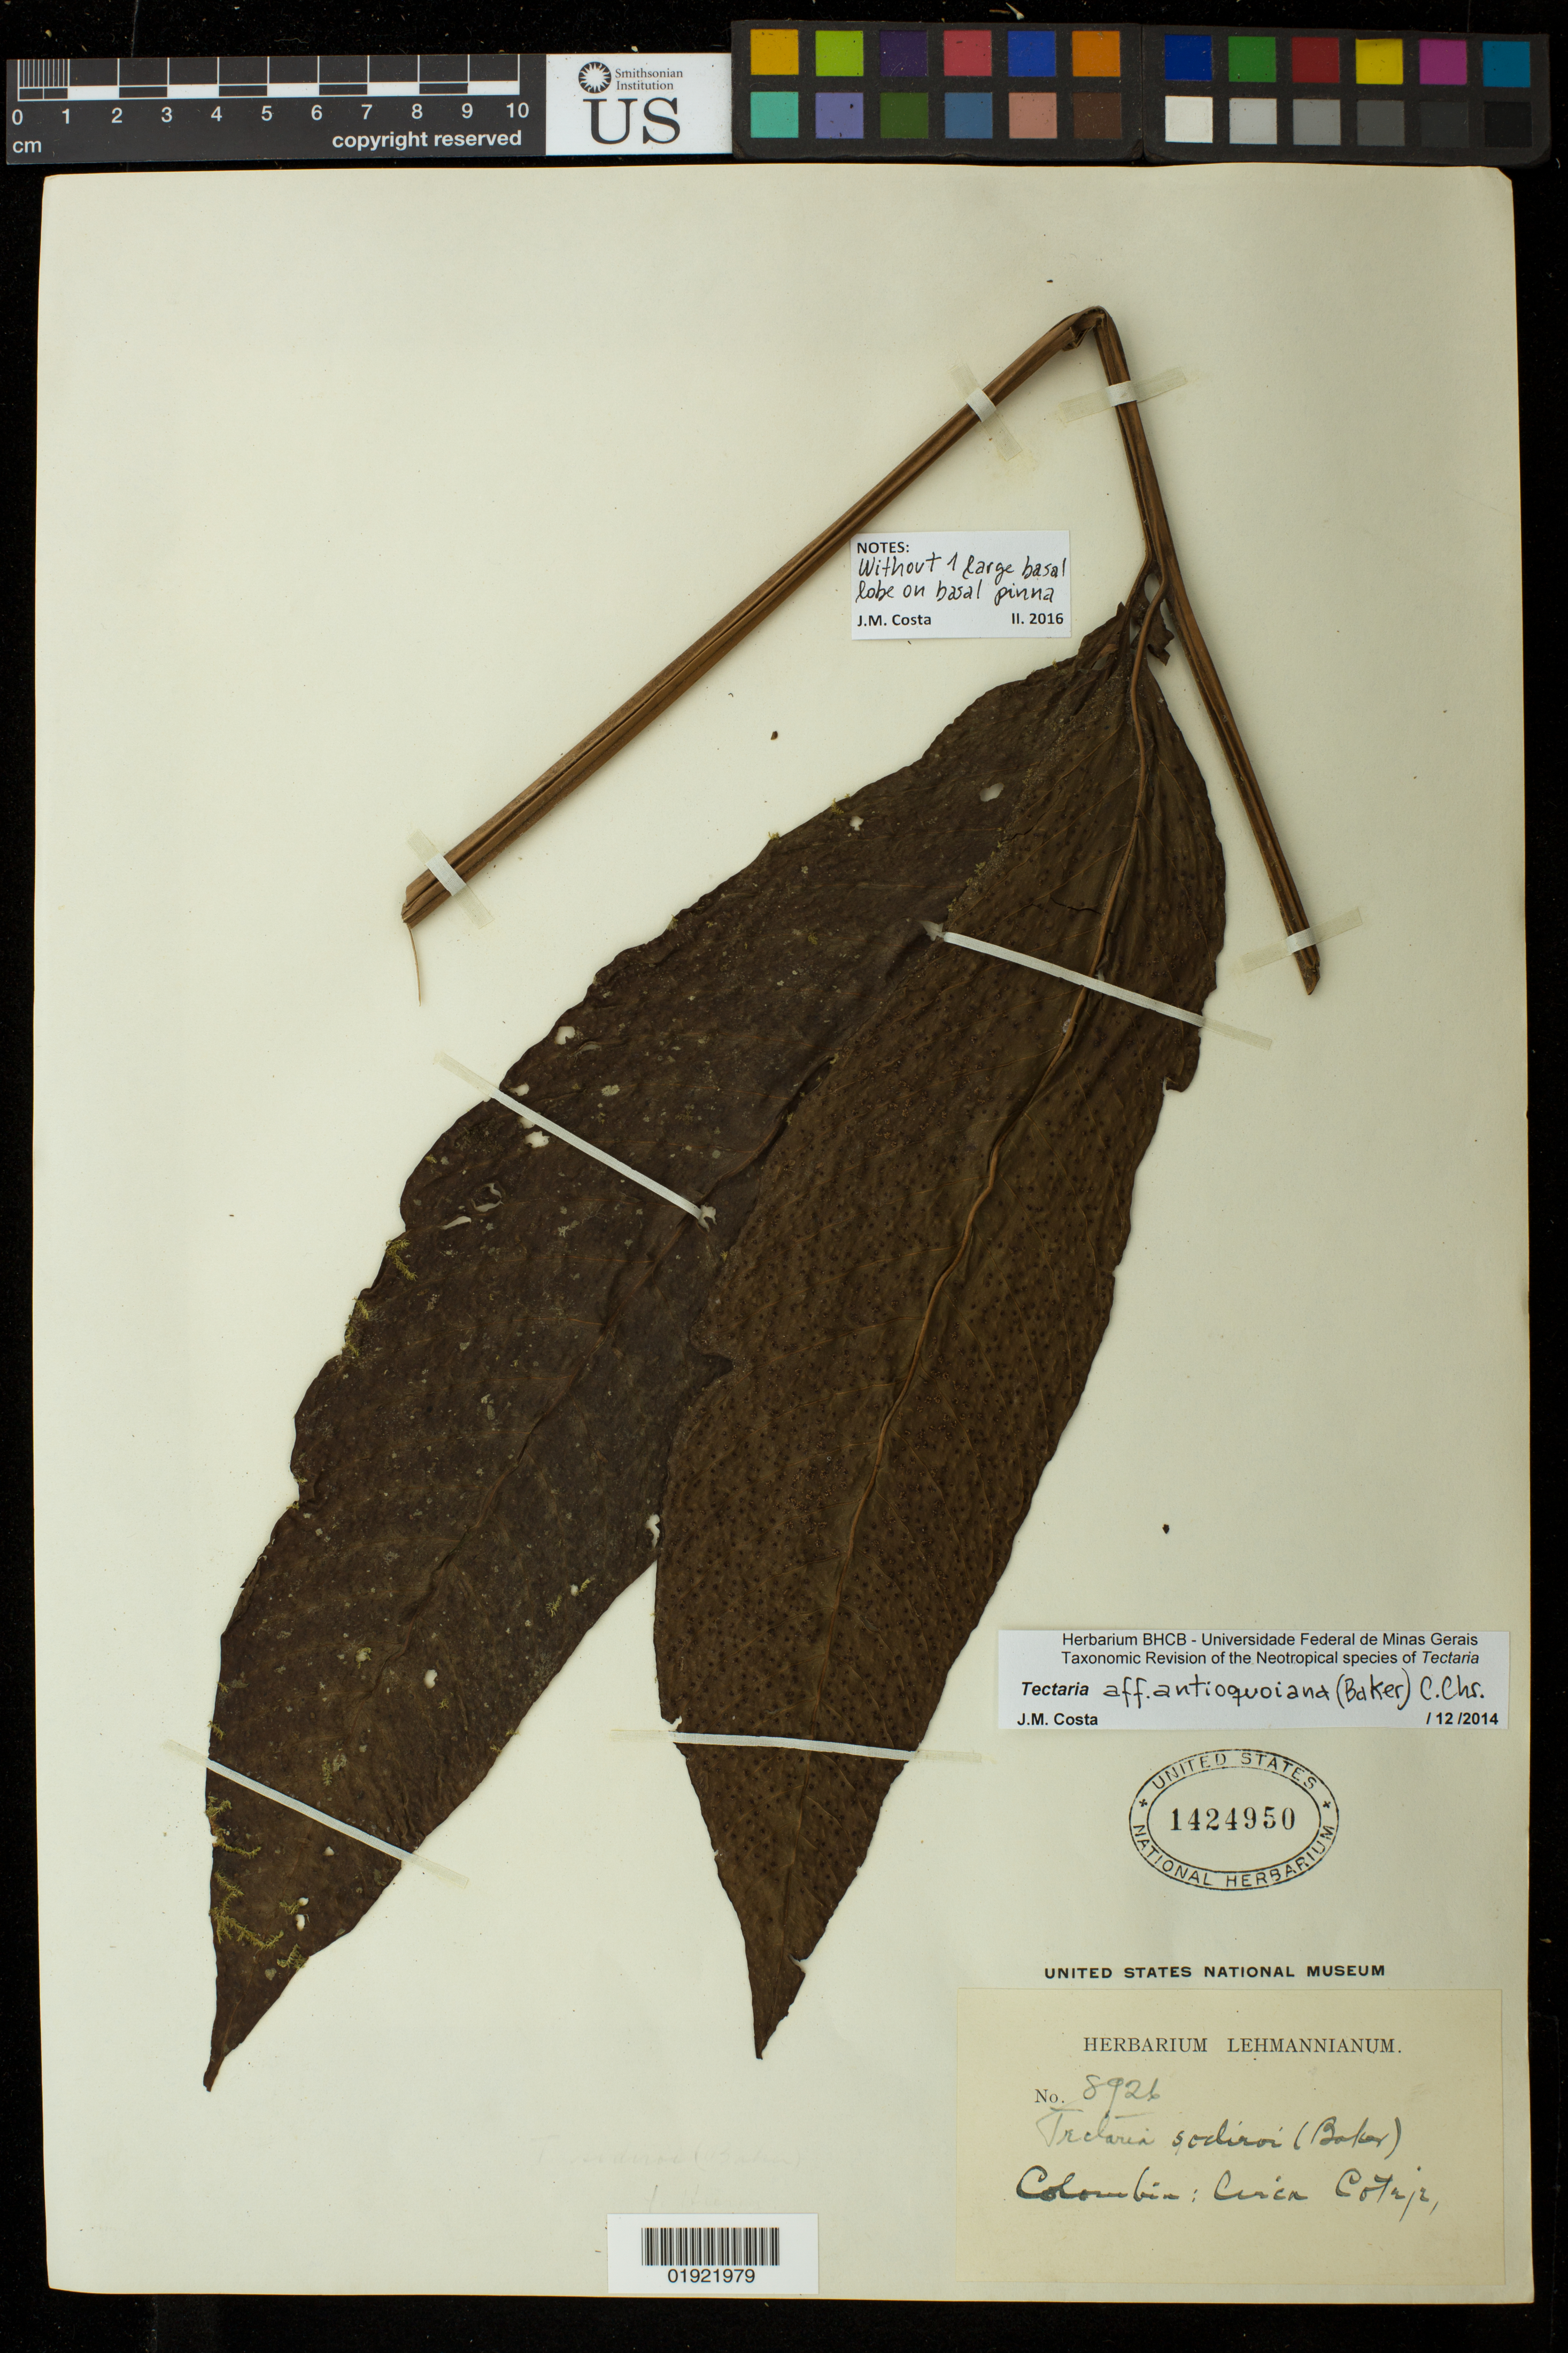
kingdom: Plantae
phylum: Tracheophyta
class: Polypodiopsida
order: Polypodiales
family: Tectariaceae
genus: Tectaria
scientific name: Tectaria antioquiana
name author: (Baker) C. Chr.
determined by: Costa, J. M.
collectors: ex herb. Lehmannianum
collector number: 8926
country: Colombia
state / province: Cauca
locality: Colombia: Circa(?) Coteje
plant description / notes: Without 1 large basal lobe on basal pinna-J.M. Costa (02/2016)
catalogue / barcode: US 1424950